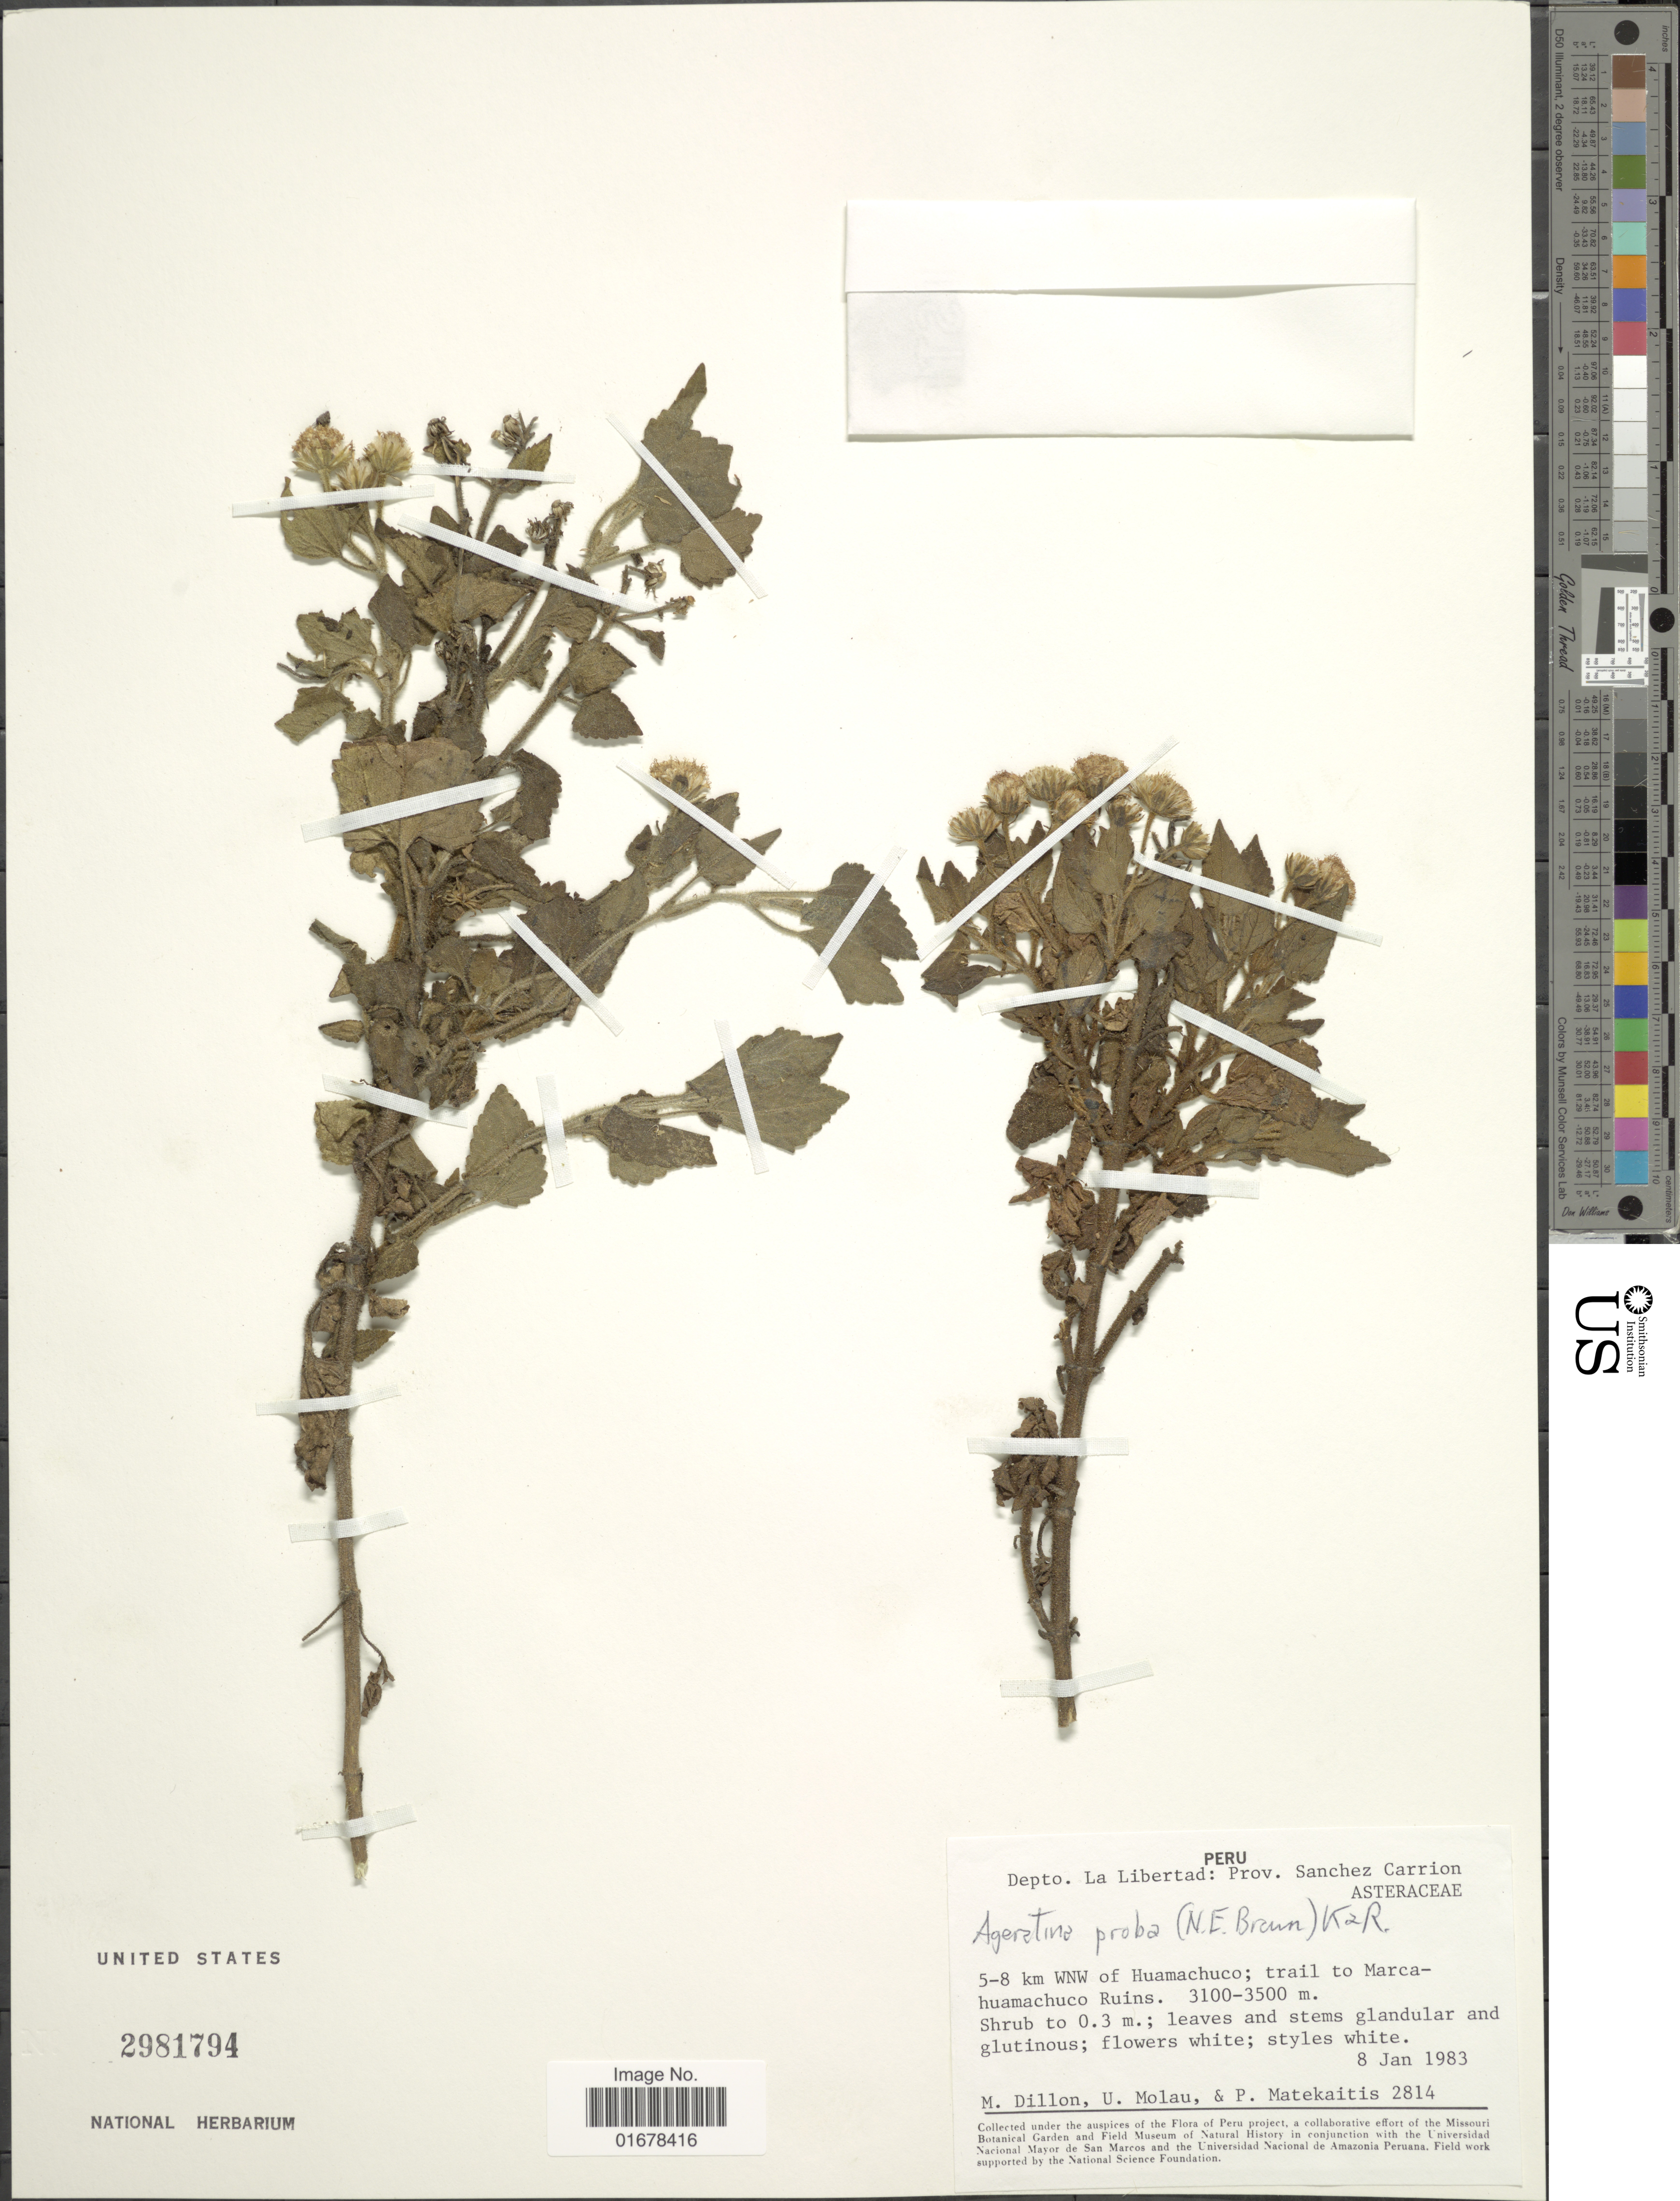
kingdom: Plantae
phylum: Tracheophyta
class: Magnoliopsida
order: Asterales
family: Asteraceae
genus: Ageratina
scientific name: Ageratina proba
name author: (N.E. Br.) R.M. King & H. Rob.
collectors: M. O. Dillon, U. Molau & P. Matekaitis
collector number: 2814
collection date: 1983-01-08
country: Peru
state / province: La Libertad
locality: Depto. La Libertad, Prov. Sanchez Carrion, 5-8 km WNW of Huamachuco; trail to Marcahuamachuco Ruins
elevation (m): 3100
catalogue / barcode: US 2981794